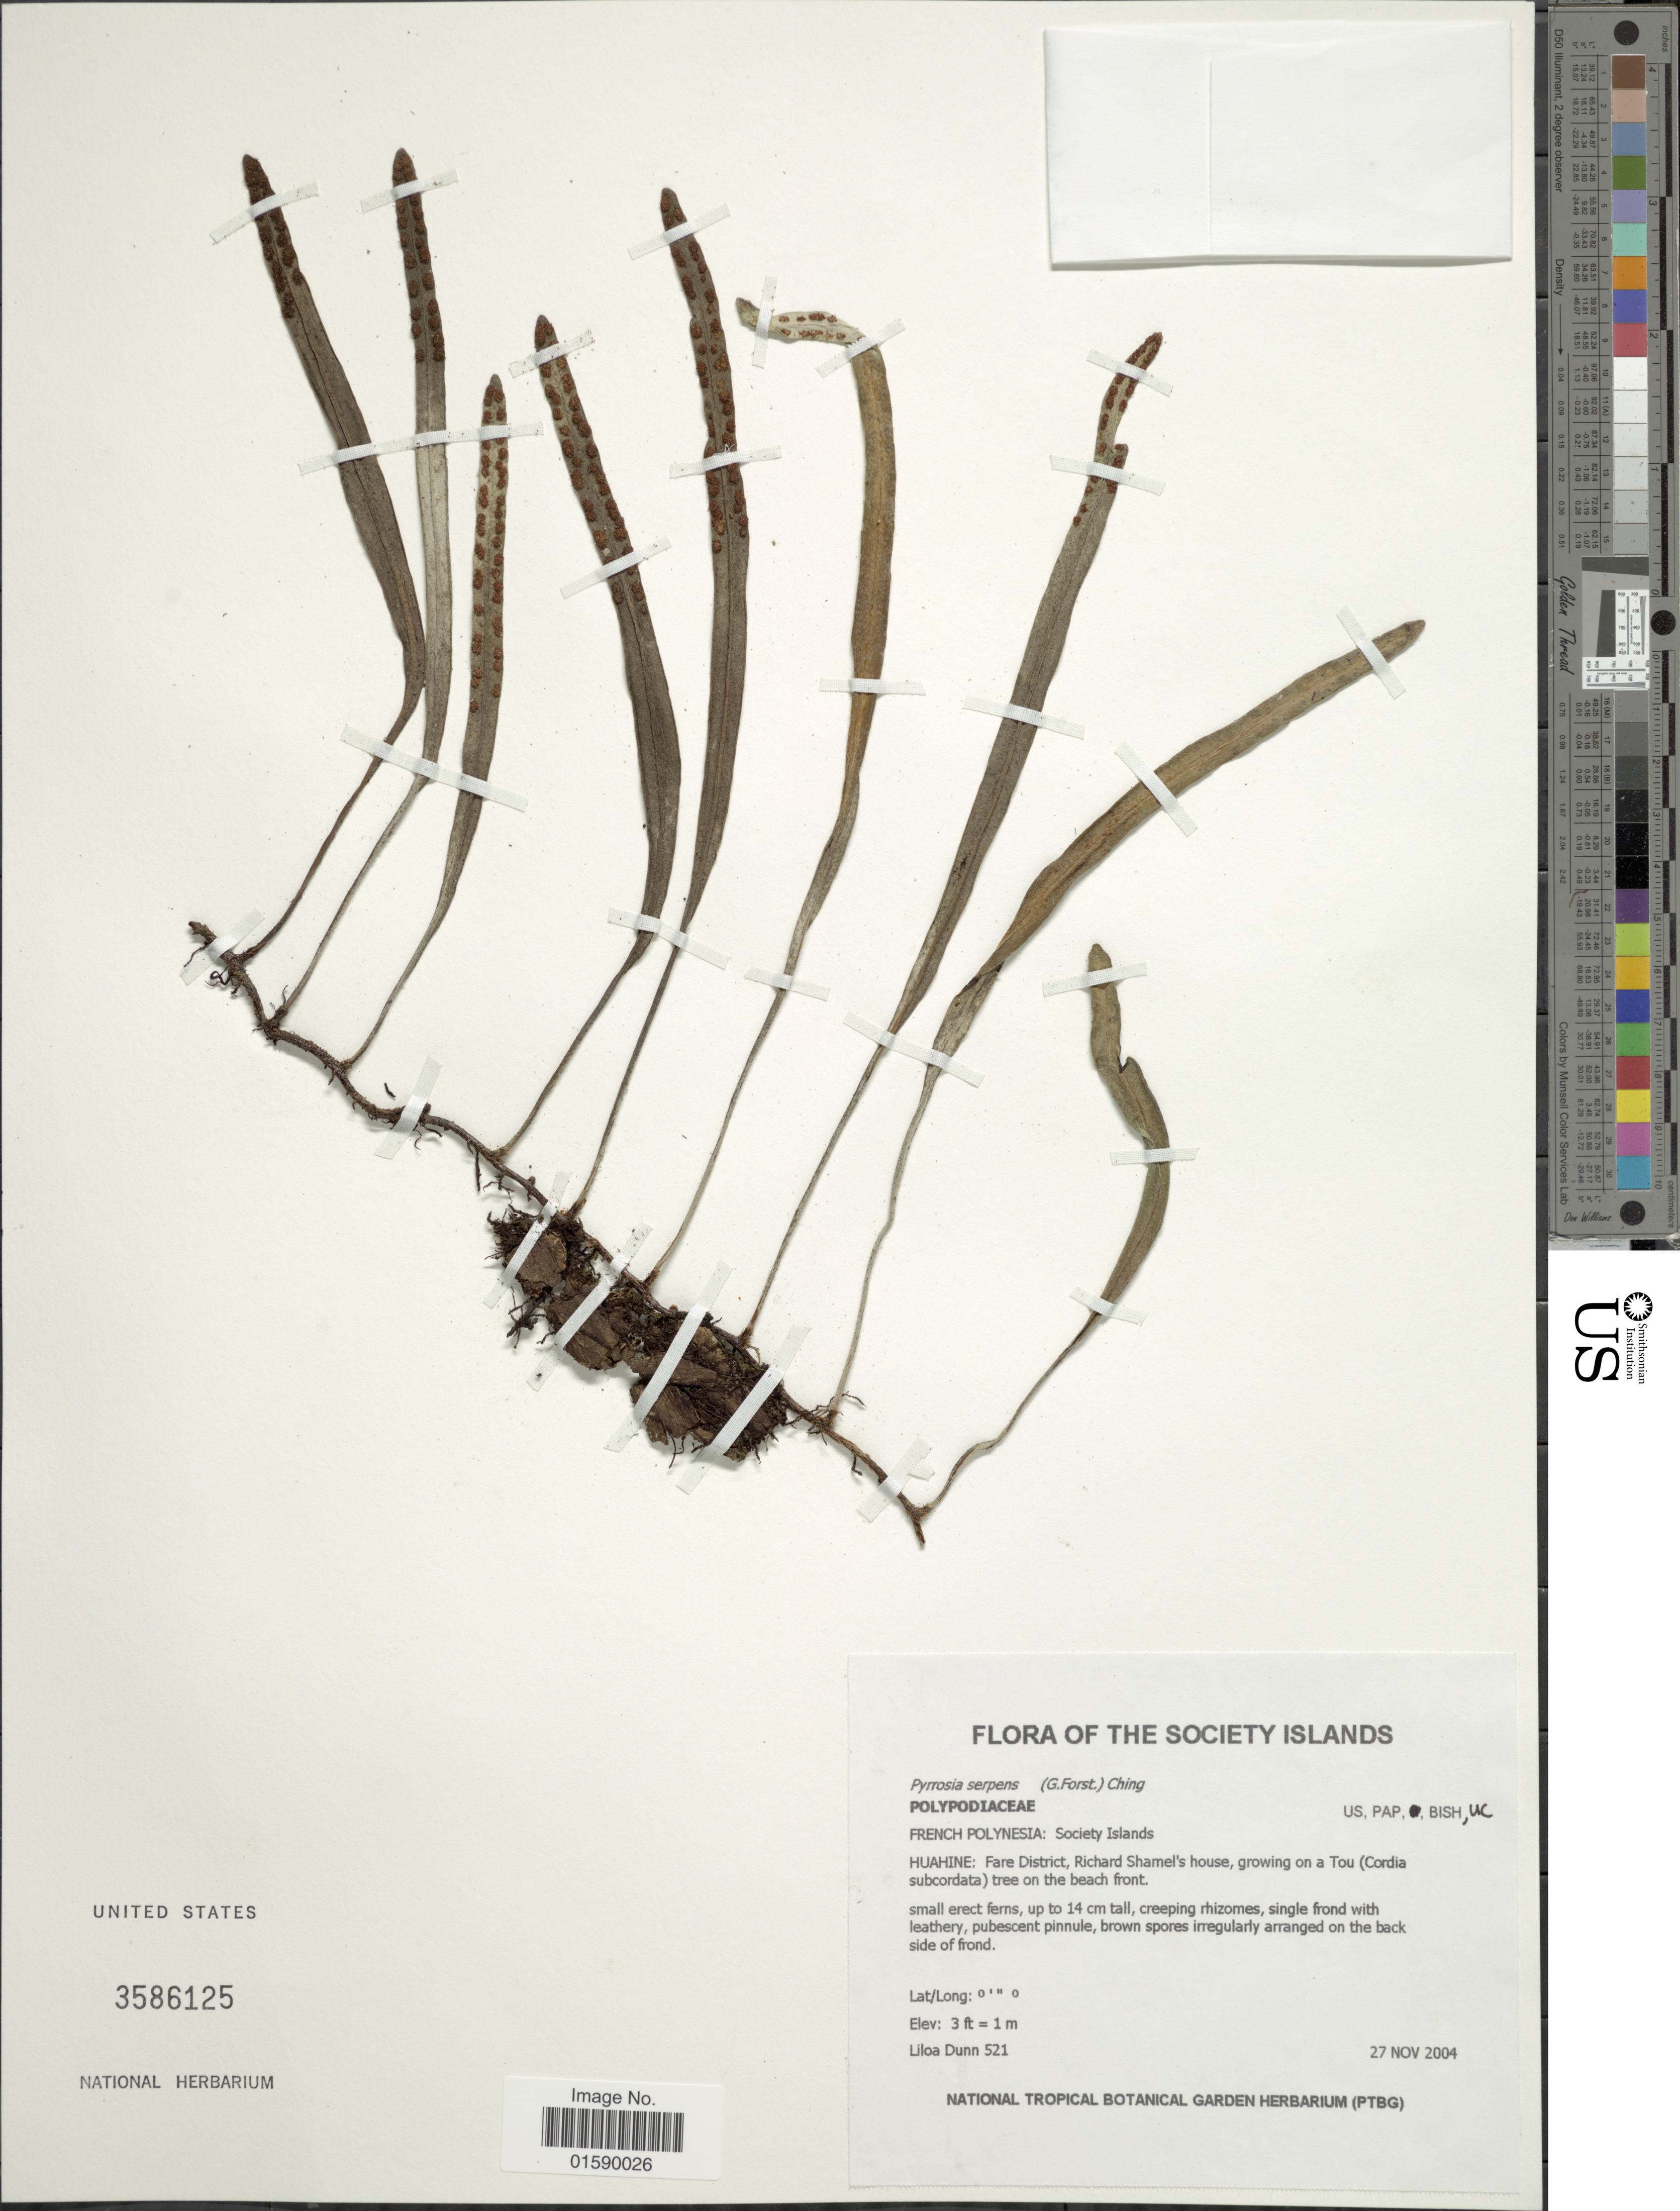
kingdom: Plantae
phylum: Tracheophyta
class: Polypodiopsida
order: Polypodiales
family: Polypodiaceae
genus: Pyrrosia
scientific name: Pyrrosia serpens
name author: Ching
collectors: L. Dunn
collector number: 521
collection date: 2004-11-27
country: French Polynesia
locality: Society Islands. French Polynesia. Huachine: Fare District, Richard Shamel's house, growing on a Tou (Cordia subcordata).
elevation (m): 1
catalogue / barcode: US 3586125